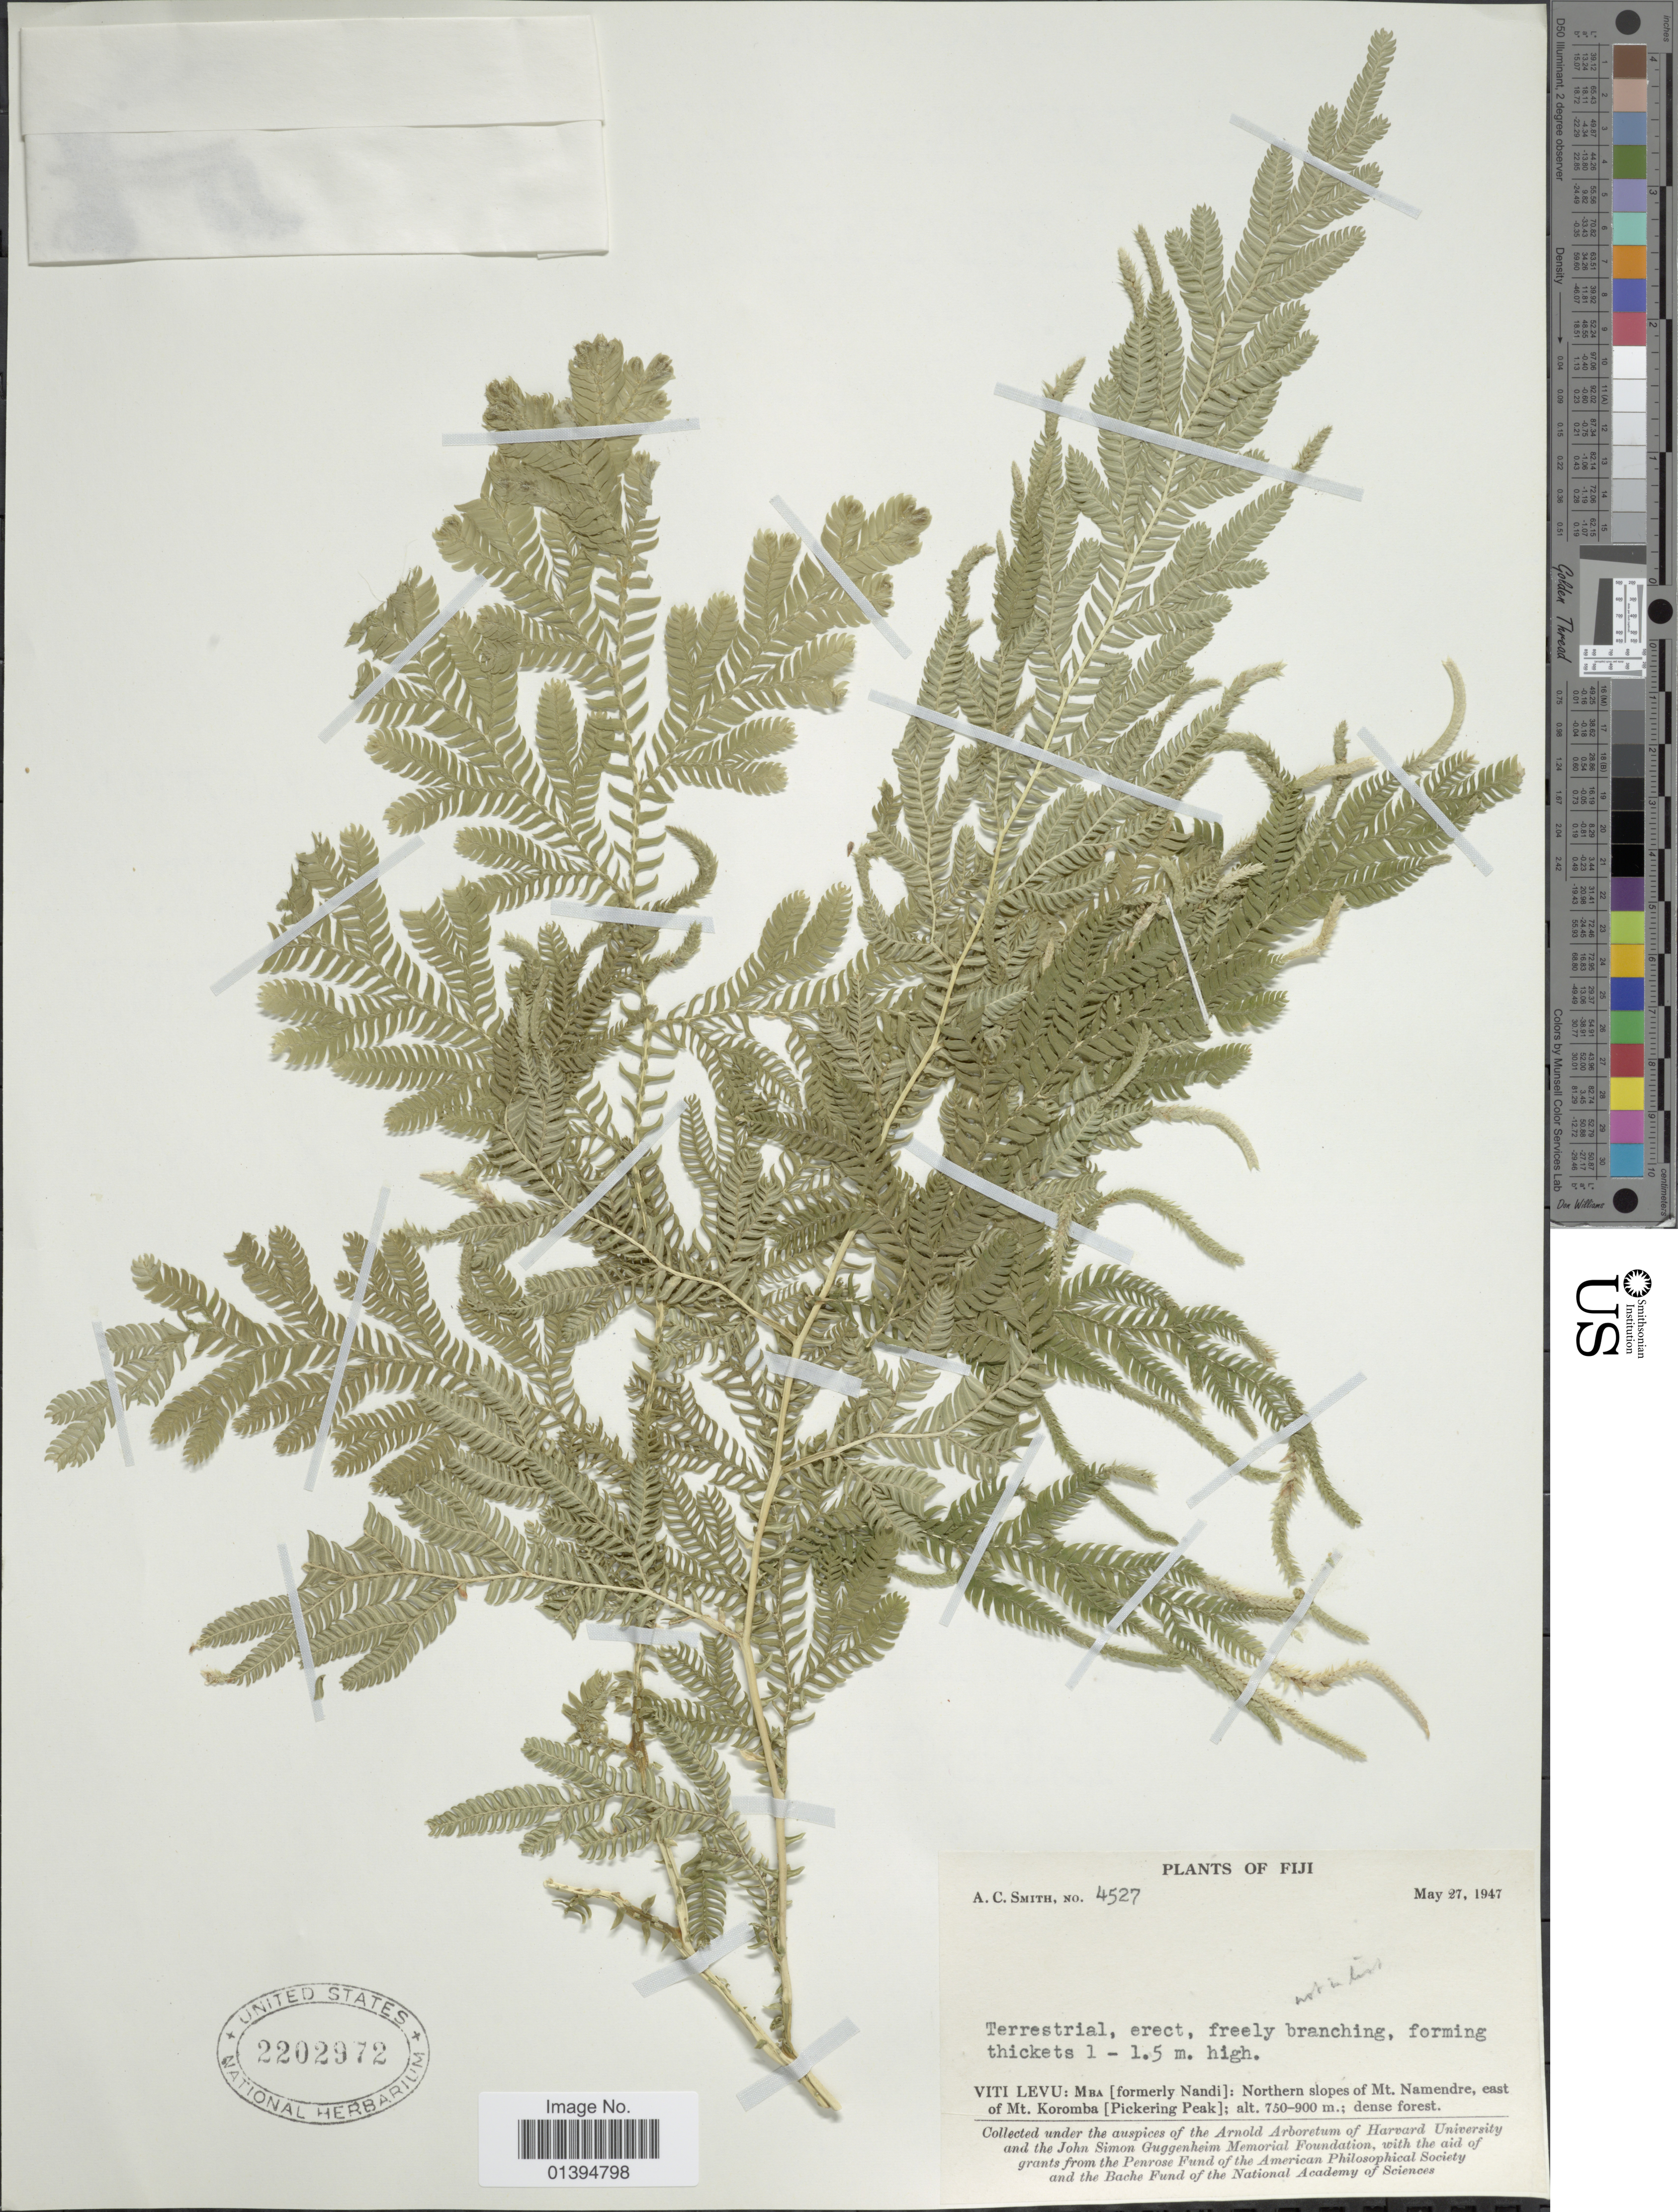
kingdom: Plantae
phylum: Tracheophyta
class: Lycopodiopsida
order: Selaginellales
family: Selaginellaceae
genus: Selaginella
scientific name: Selaginella sp.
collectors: A. C. Smith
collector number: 4527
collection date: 1947-05-27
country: Fiji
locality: Viti Levu: Mba [formerly Nandi]: Northern slopes of Mt. Namendre, east of Mt. Koromba [Pickering Peak]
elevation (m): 750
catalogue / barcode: US 2202972